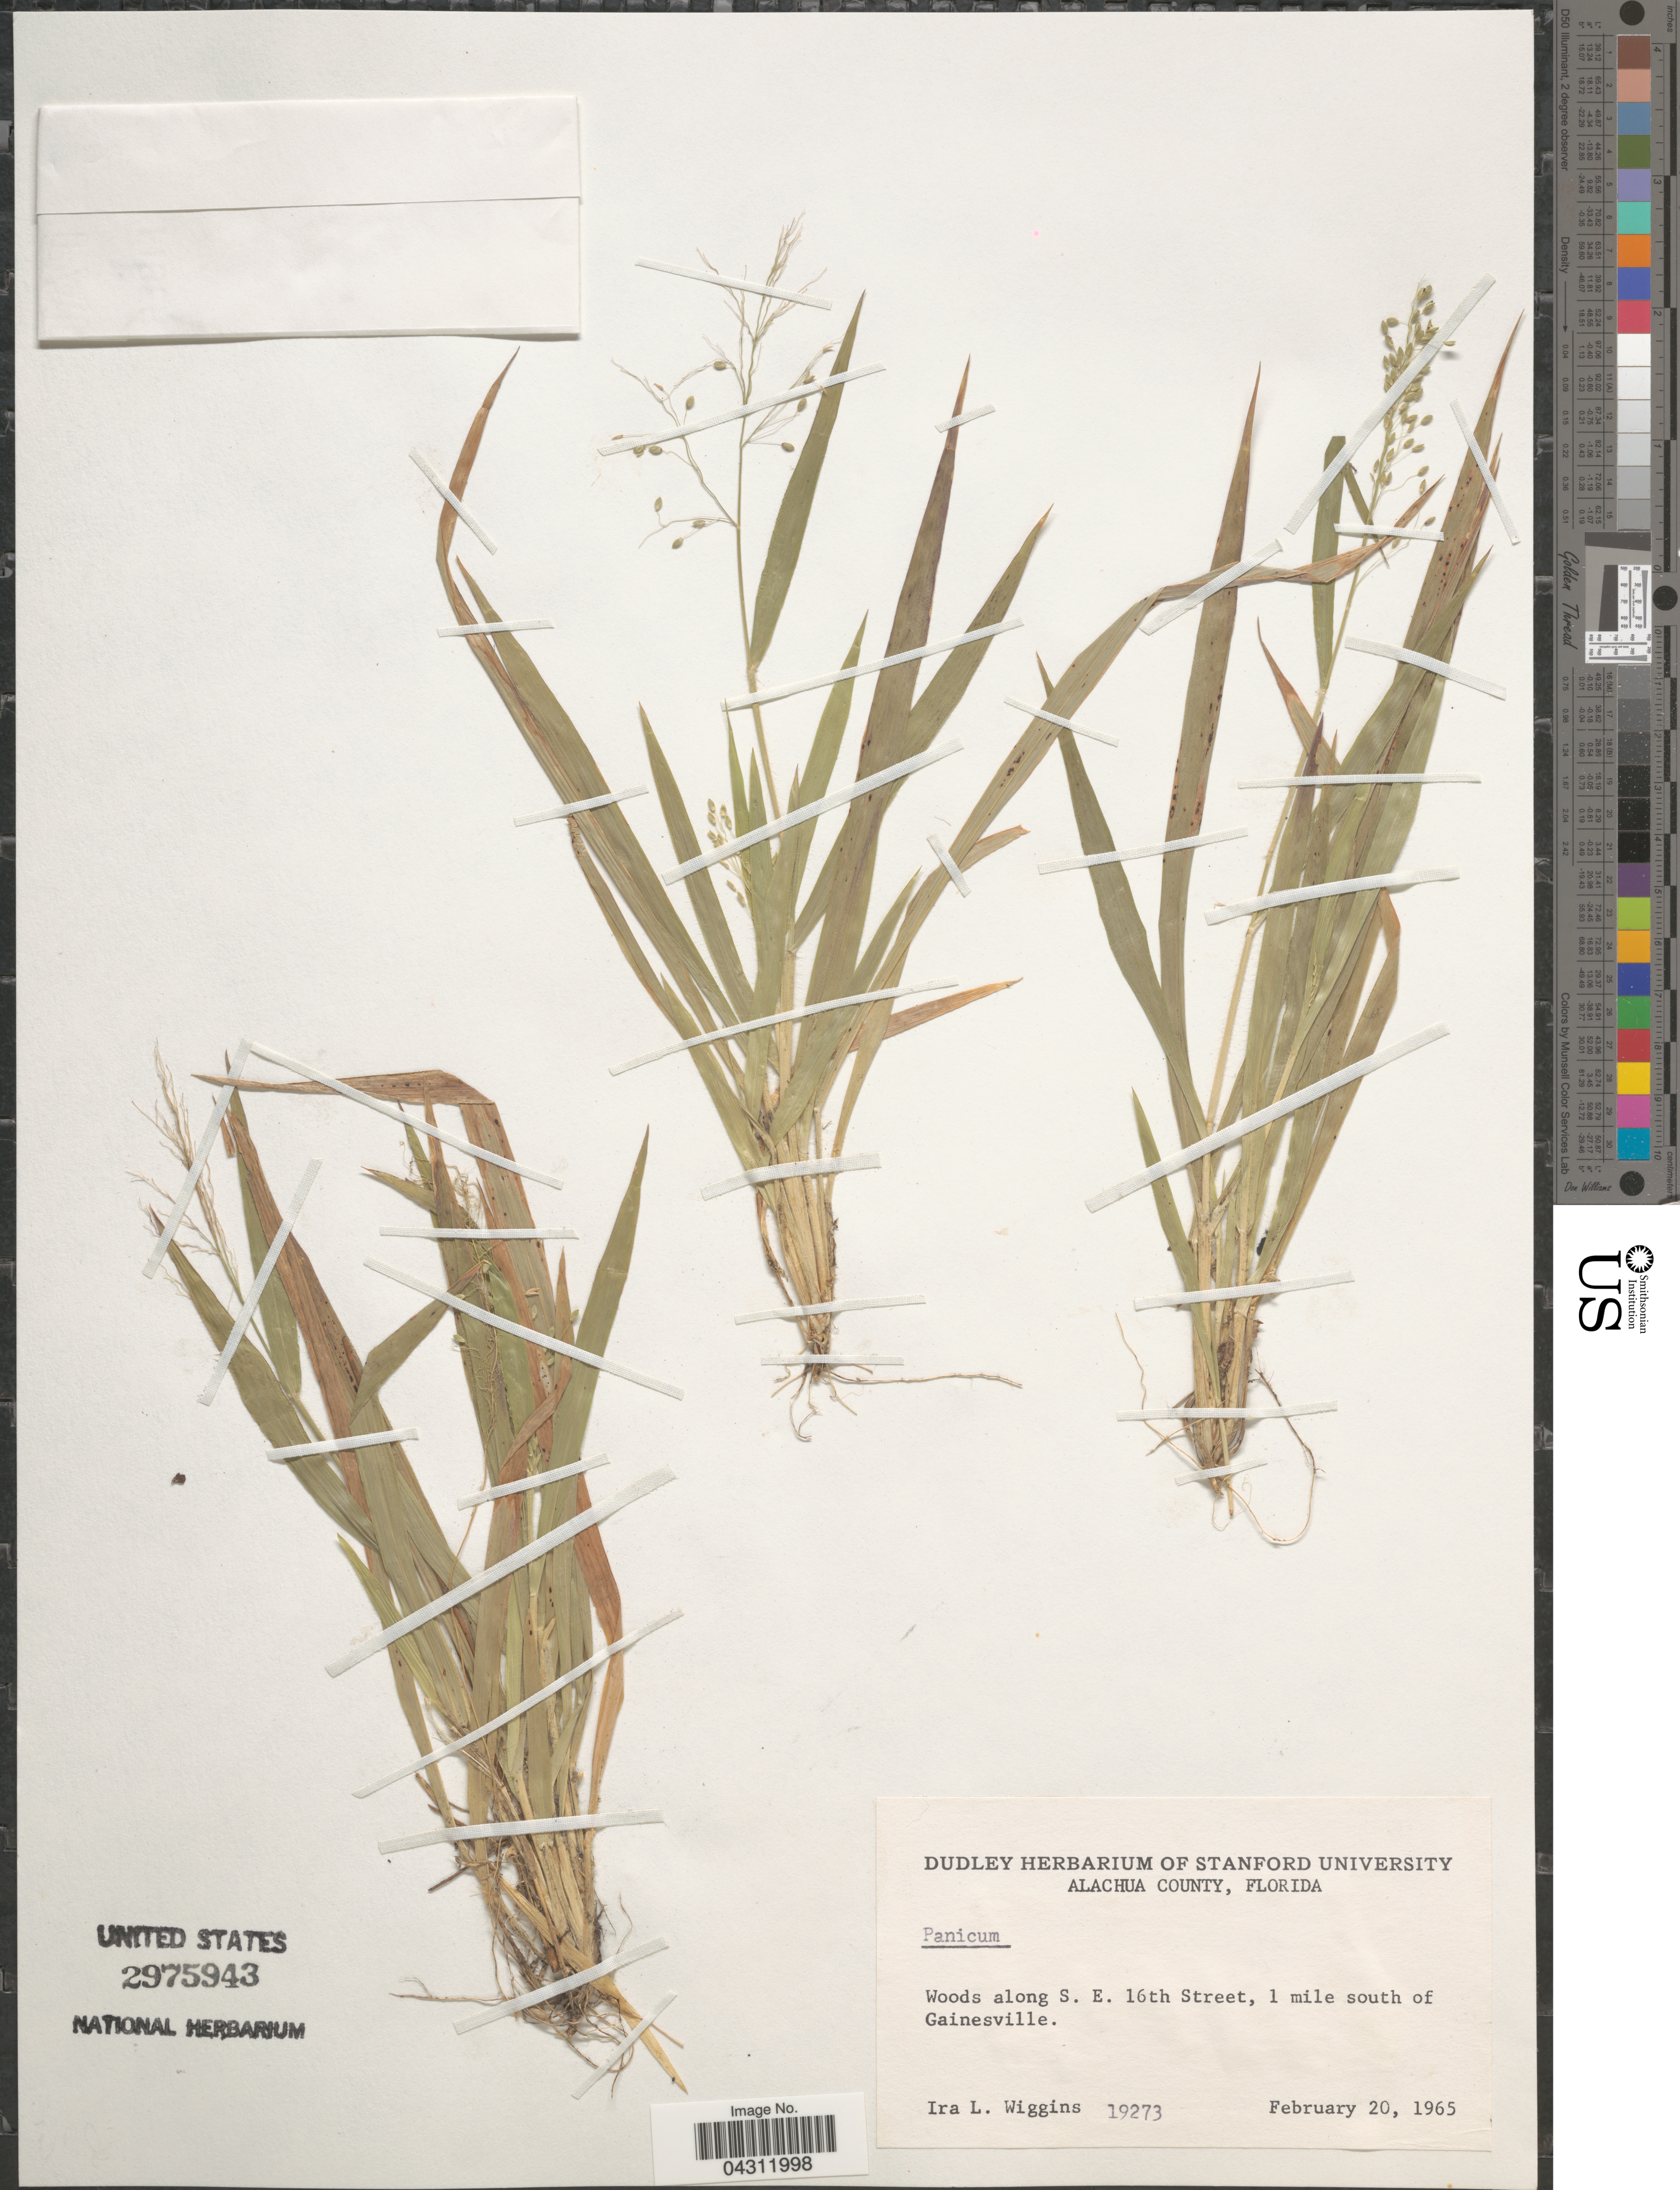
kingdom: Plantae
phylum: Tracheophyta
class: Liliopsida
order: Poales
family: Poaceae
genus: Panicum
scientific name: Panicum sp.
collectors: I. L. Wiggins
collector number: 19273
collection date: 1965-02-20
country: United States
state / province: Florida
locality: Alachua County. Woods along S. E. 16th Street, 1 mile south of Gainesville.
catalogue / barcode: US 2975943